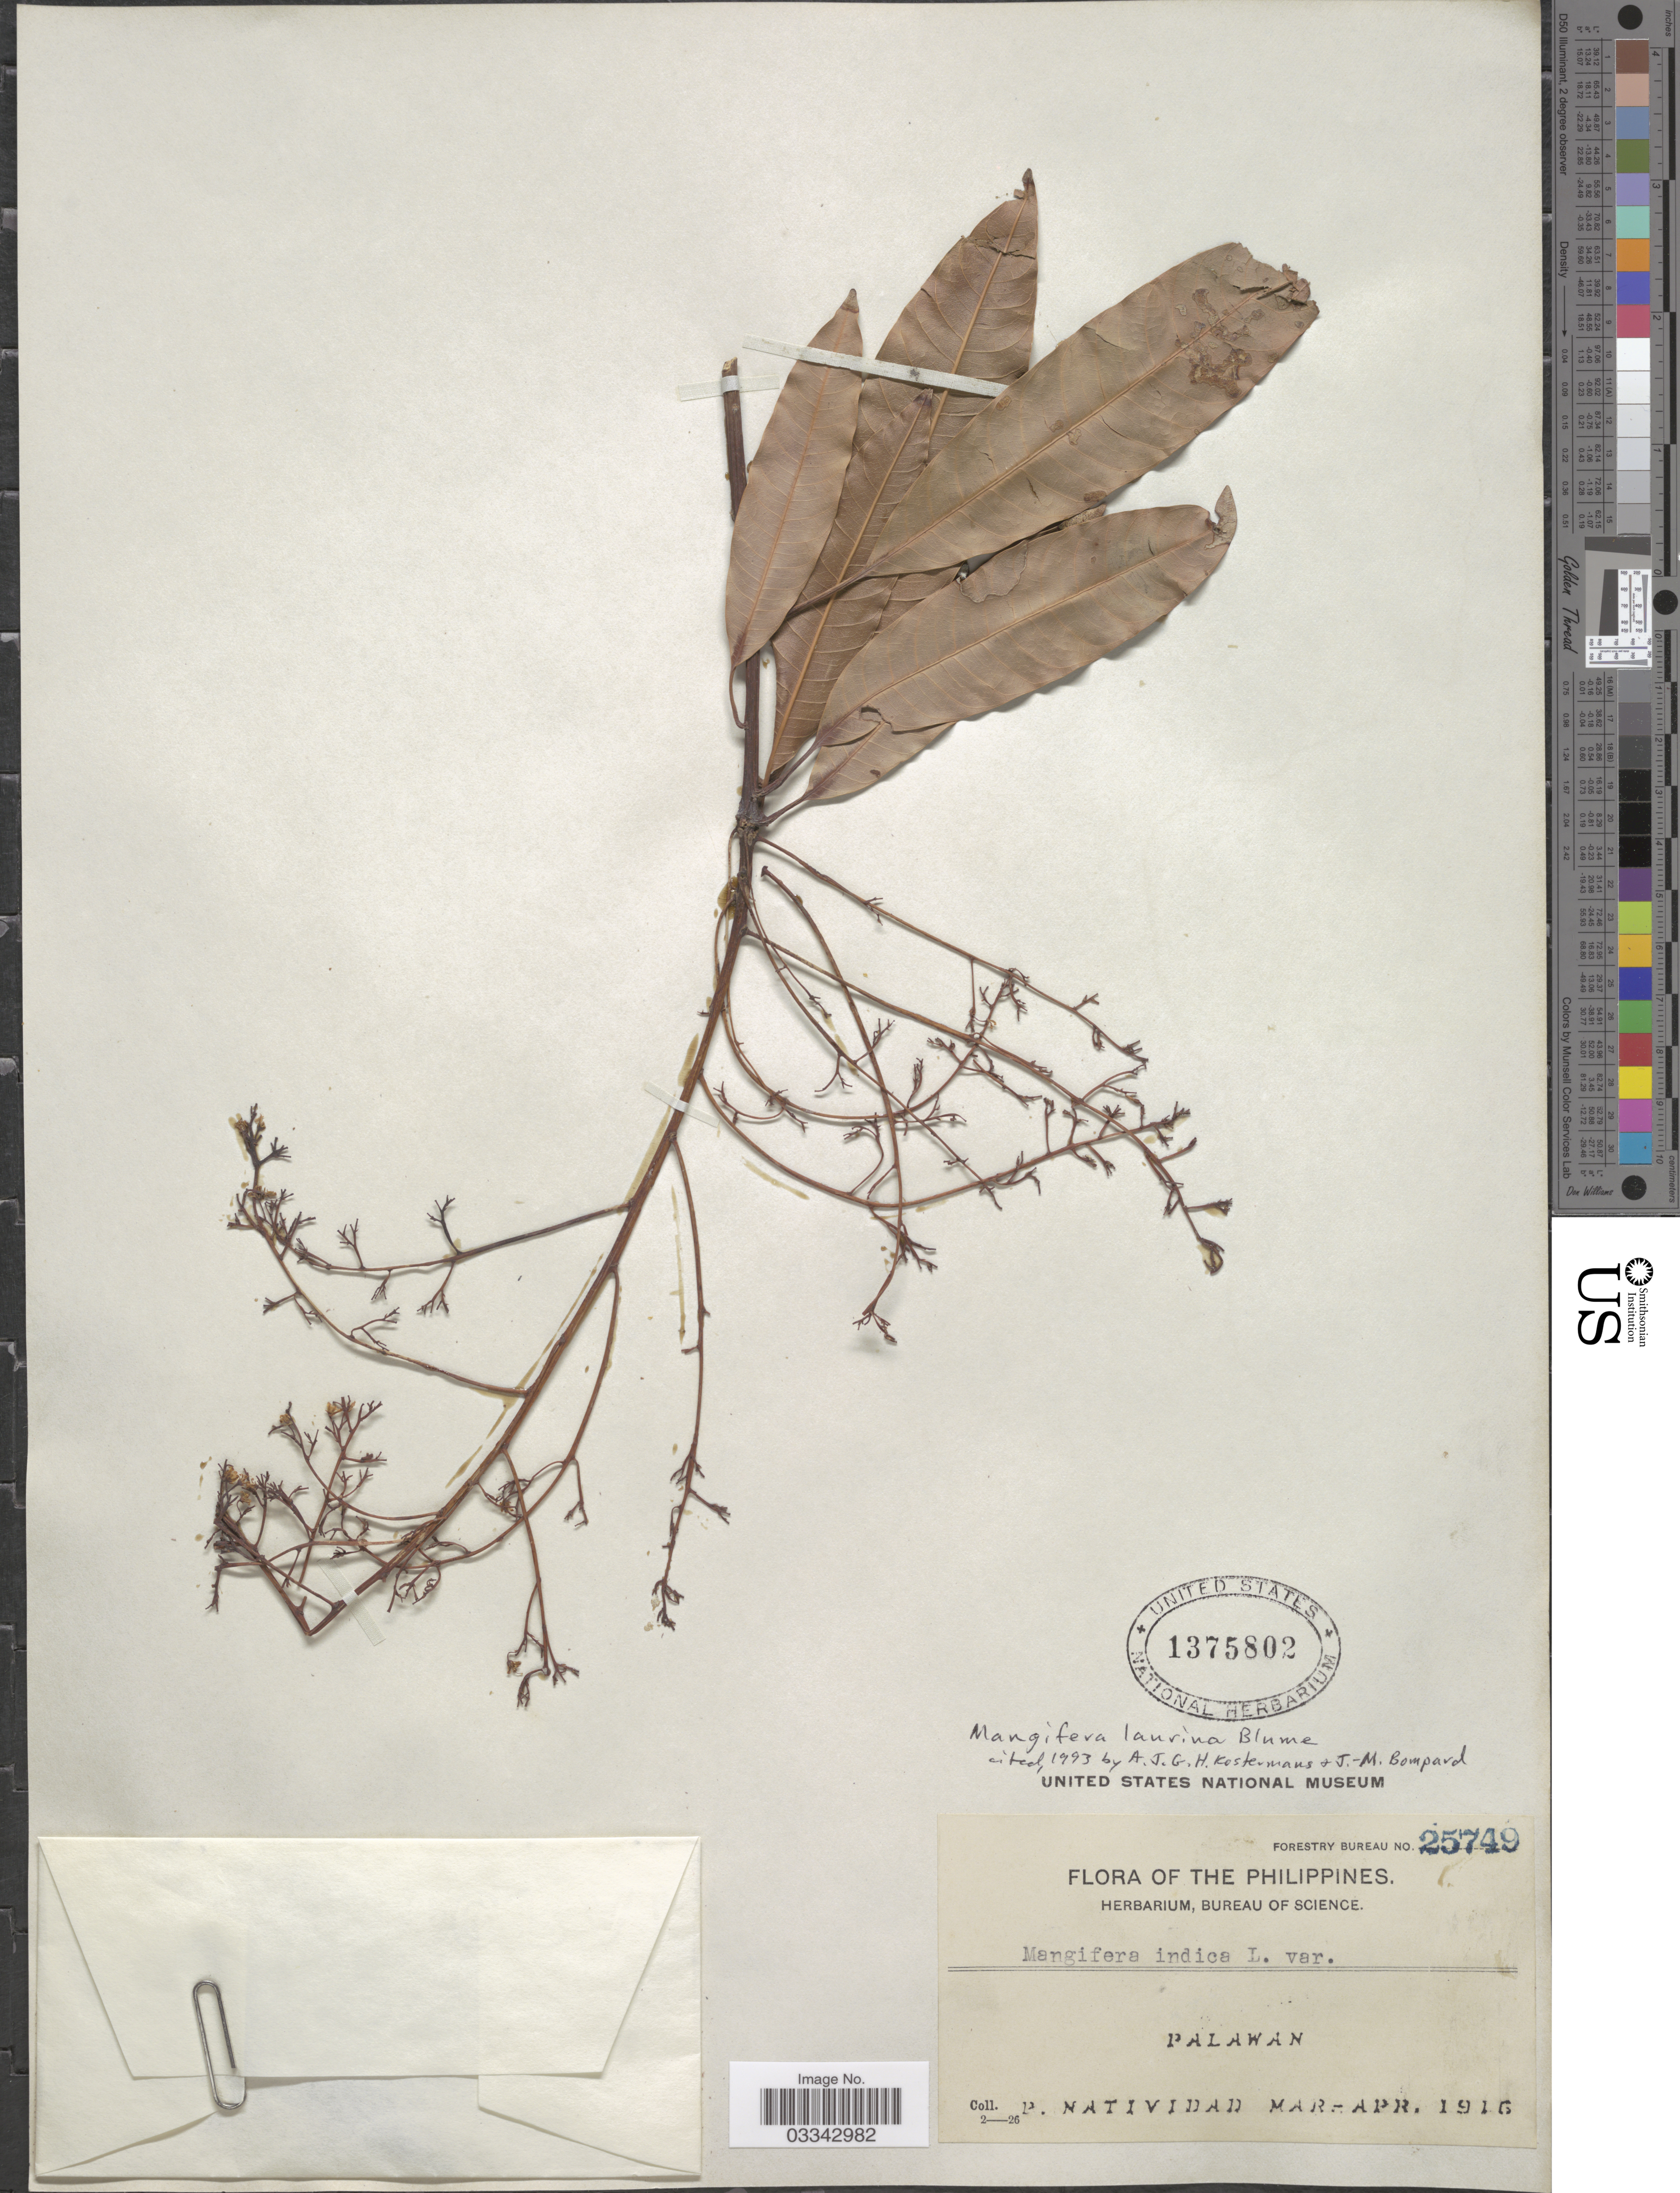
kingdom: Plantae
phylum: Tracheophyta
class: Magnoliopsida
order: Sapindales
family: Anacardiaceae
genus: Mangifera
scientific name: Mangifera laurina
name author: Blume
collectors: P. Natividad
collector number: Forestry Bureau 25749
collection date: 1916-03/1916-04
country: Philippines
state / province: Mimaropa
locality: Palawan.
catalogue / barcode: US 1375802